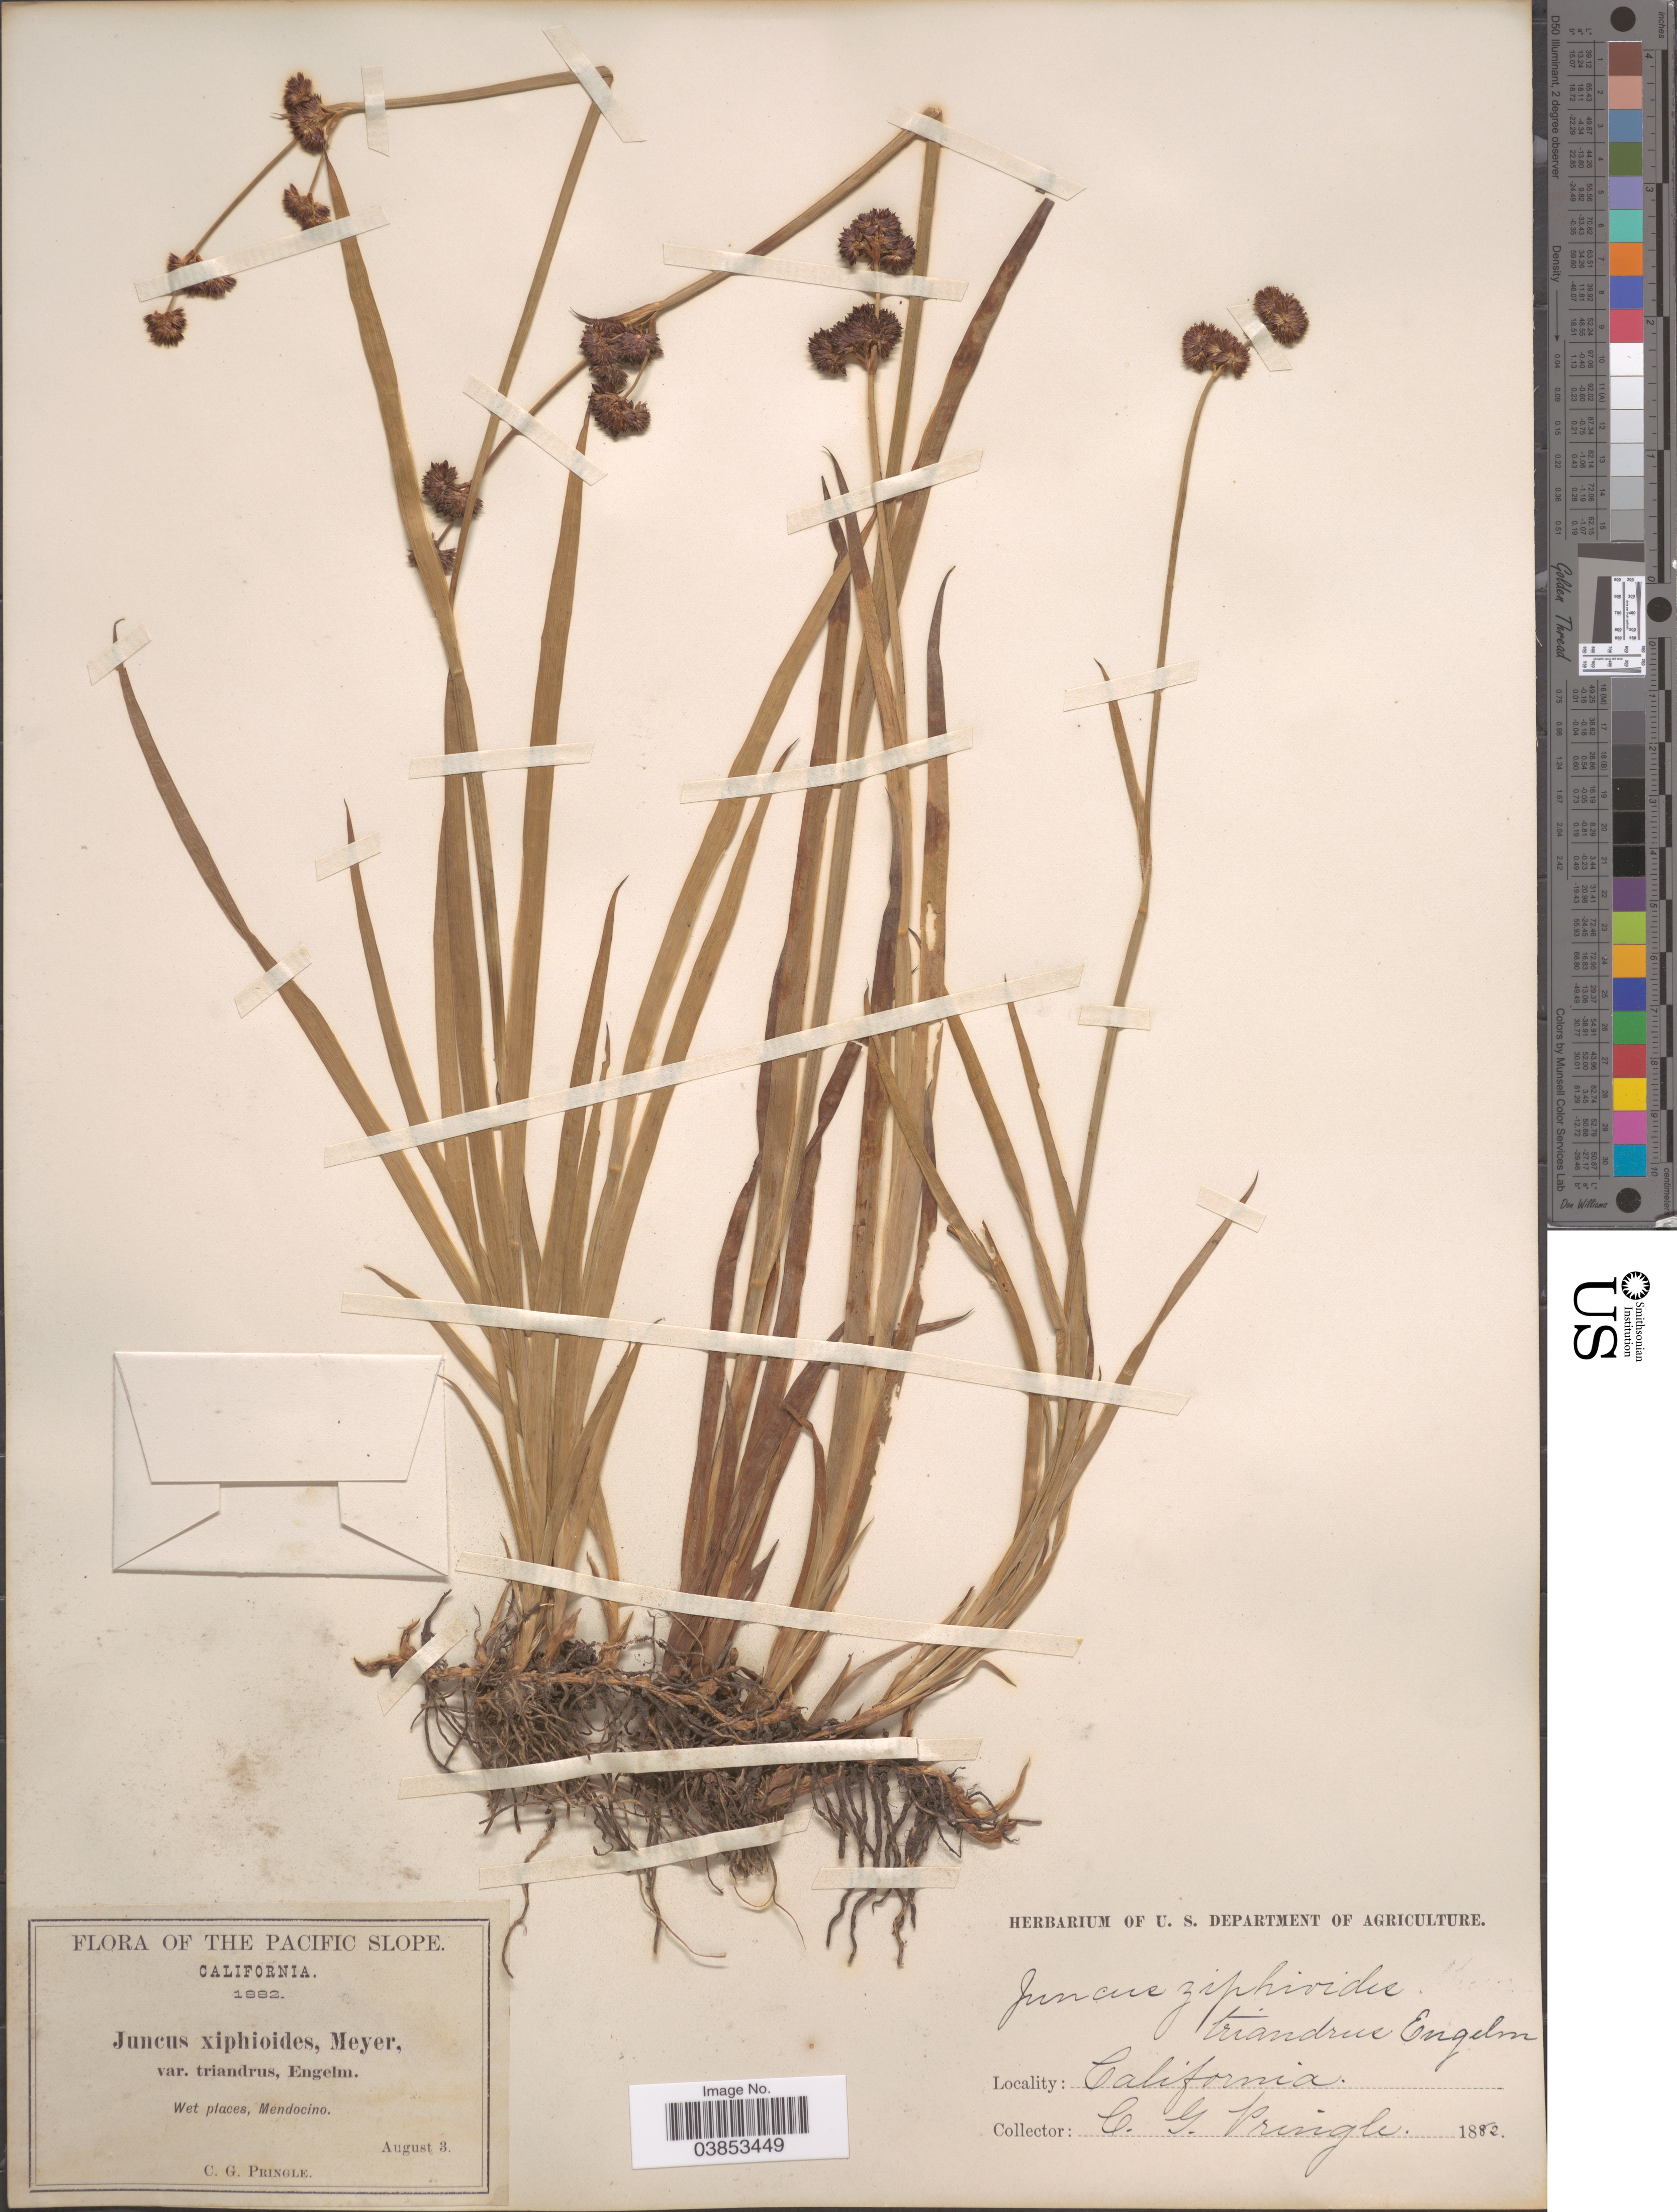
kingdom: Plantae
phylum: Tracheophyta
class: Liliopsida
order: Poales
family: Juncaceae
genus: Juncus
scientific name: Juncus ensifolius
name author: Wikstr.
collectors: C. G. Pringle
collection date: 1882-08-03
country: United States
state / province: California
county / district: Mendocino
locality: The Pacific Slope. mendocino.